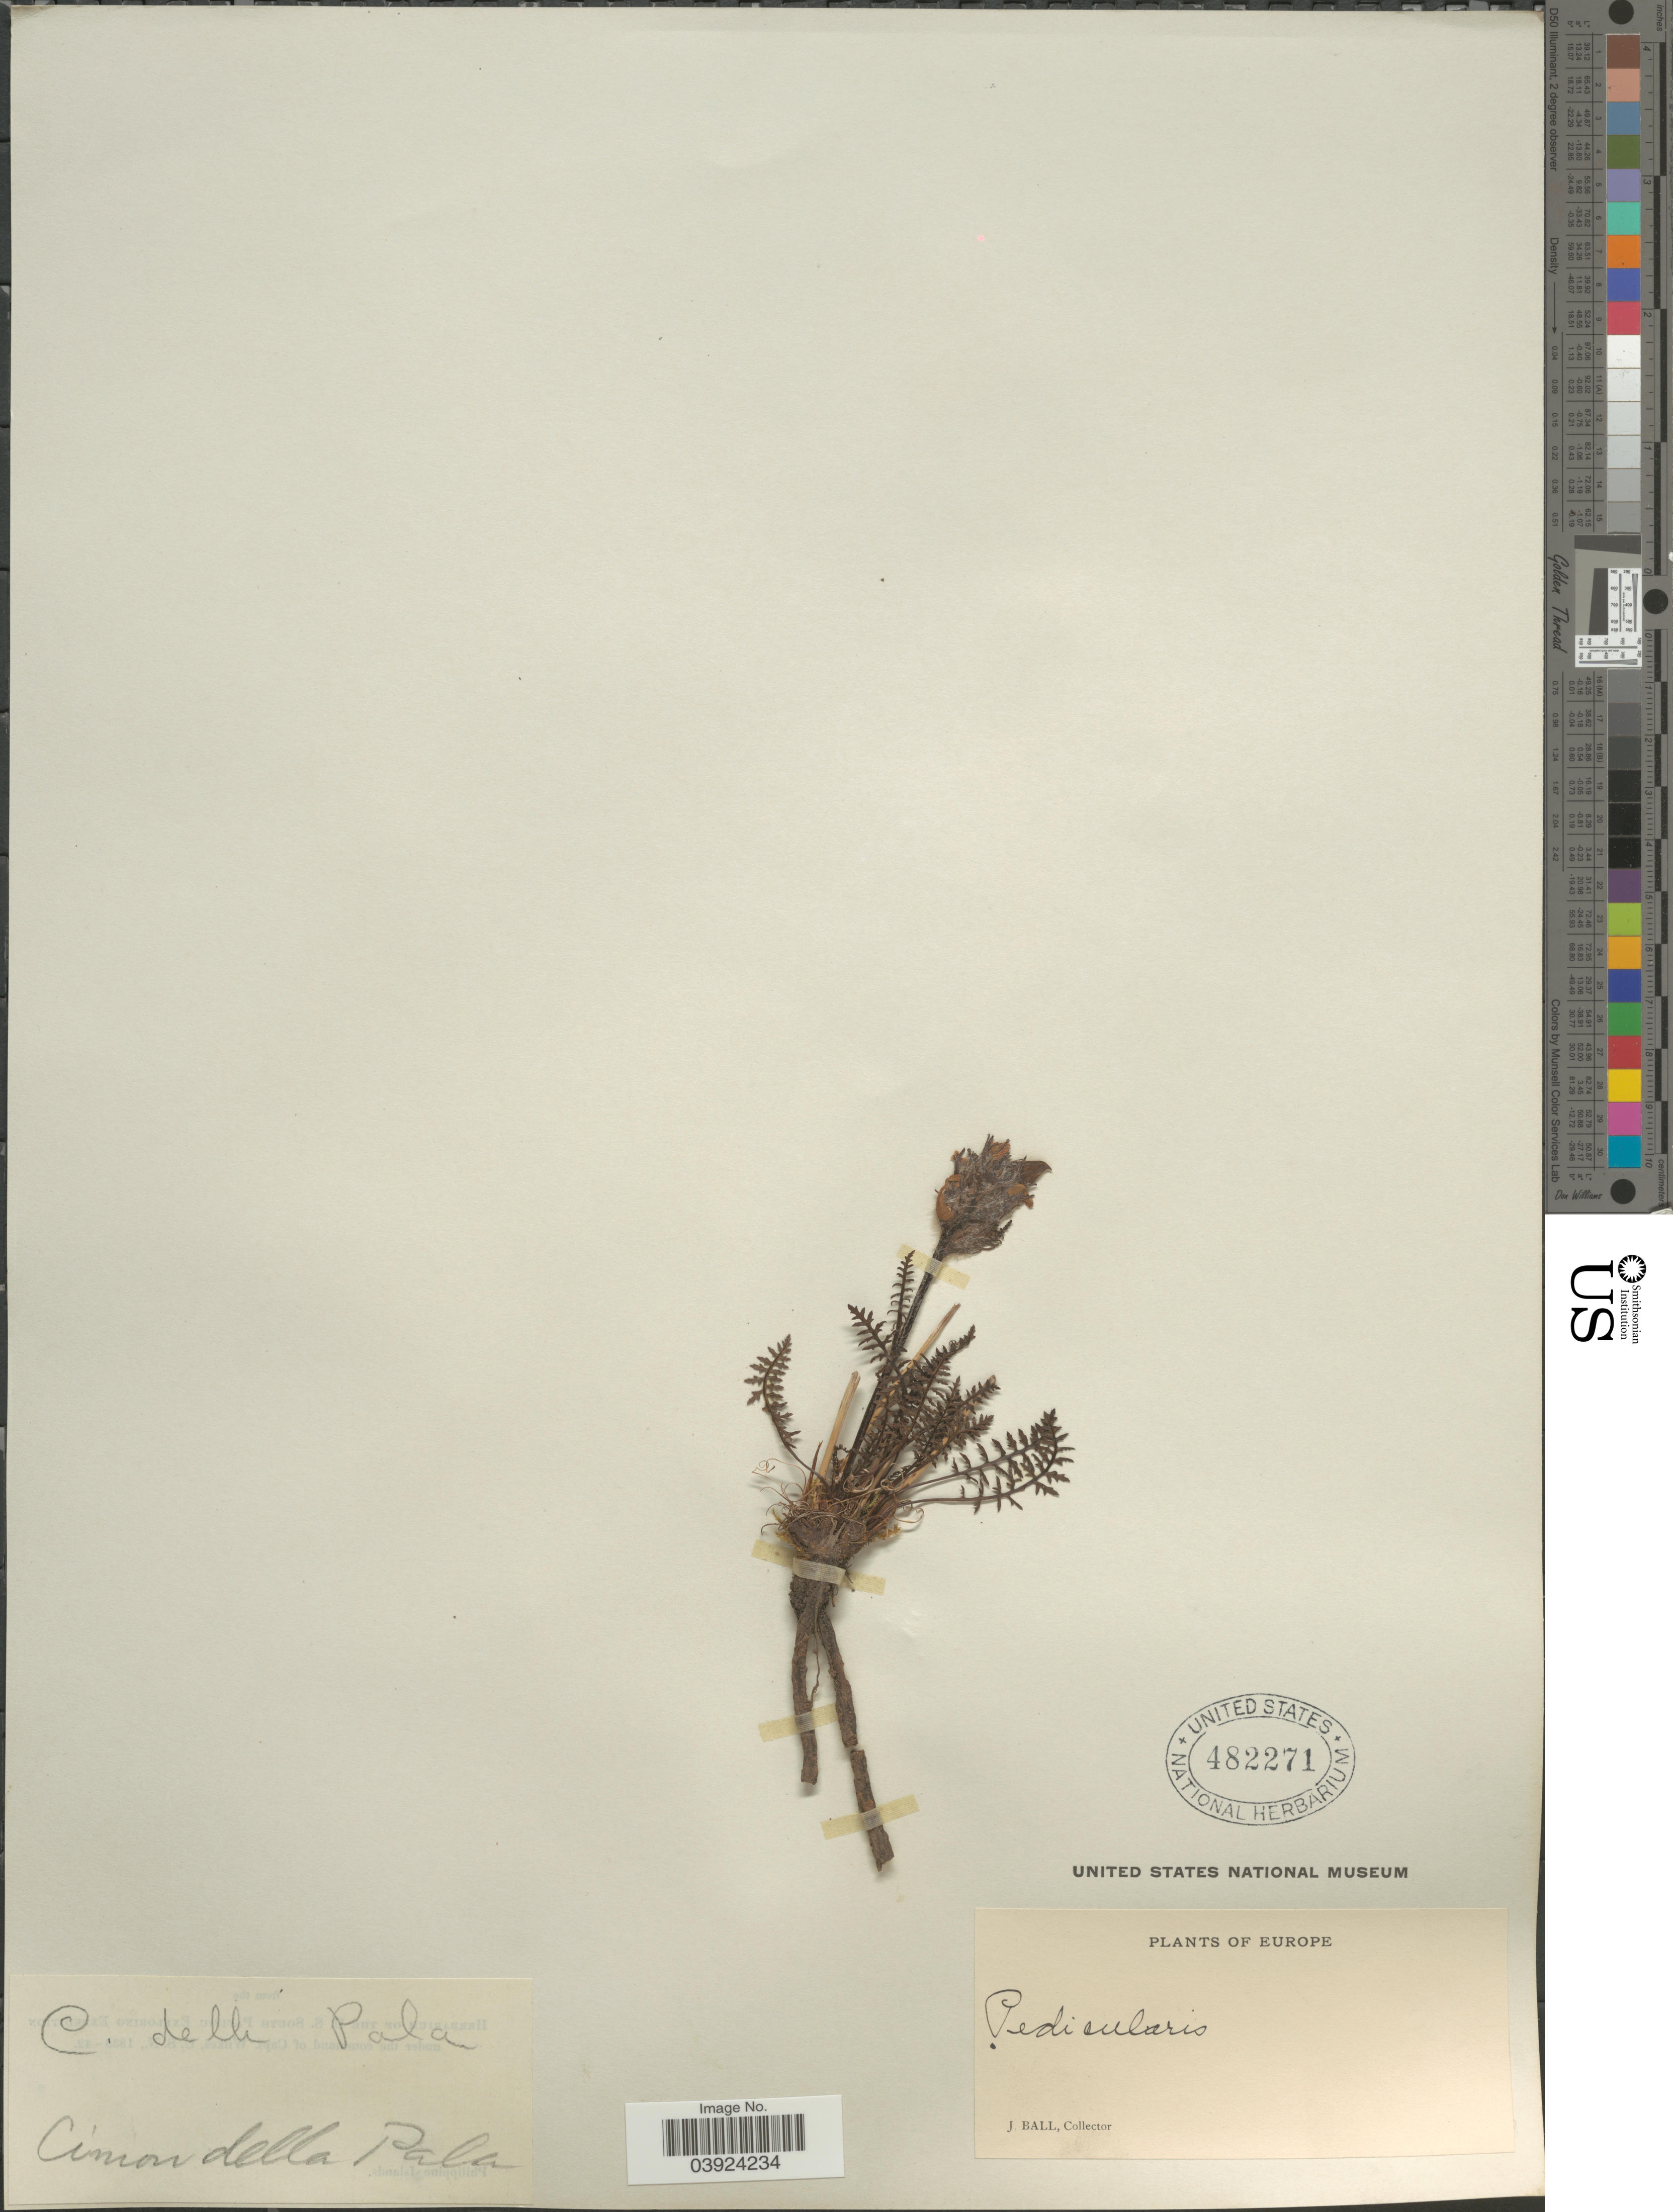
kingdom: Plantae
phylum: Tracheophyta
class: Magnoliopsida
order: Lamiales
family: Orobanchaceae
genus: Pedicularis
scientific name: Pedicularis sp.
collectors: J. Ball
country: Italy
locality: Cimon della Pala, Europe.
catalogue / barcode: US 482271